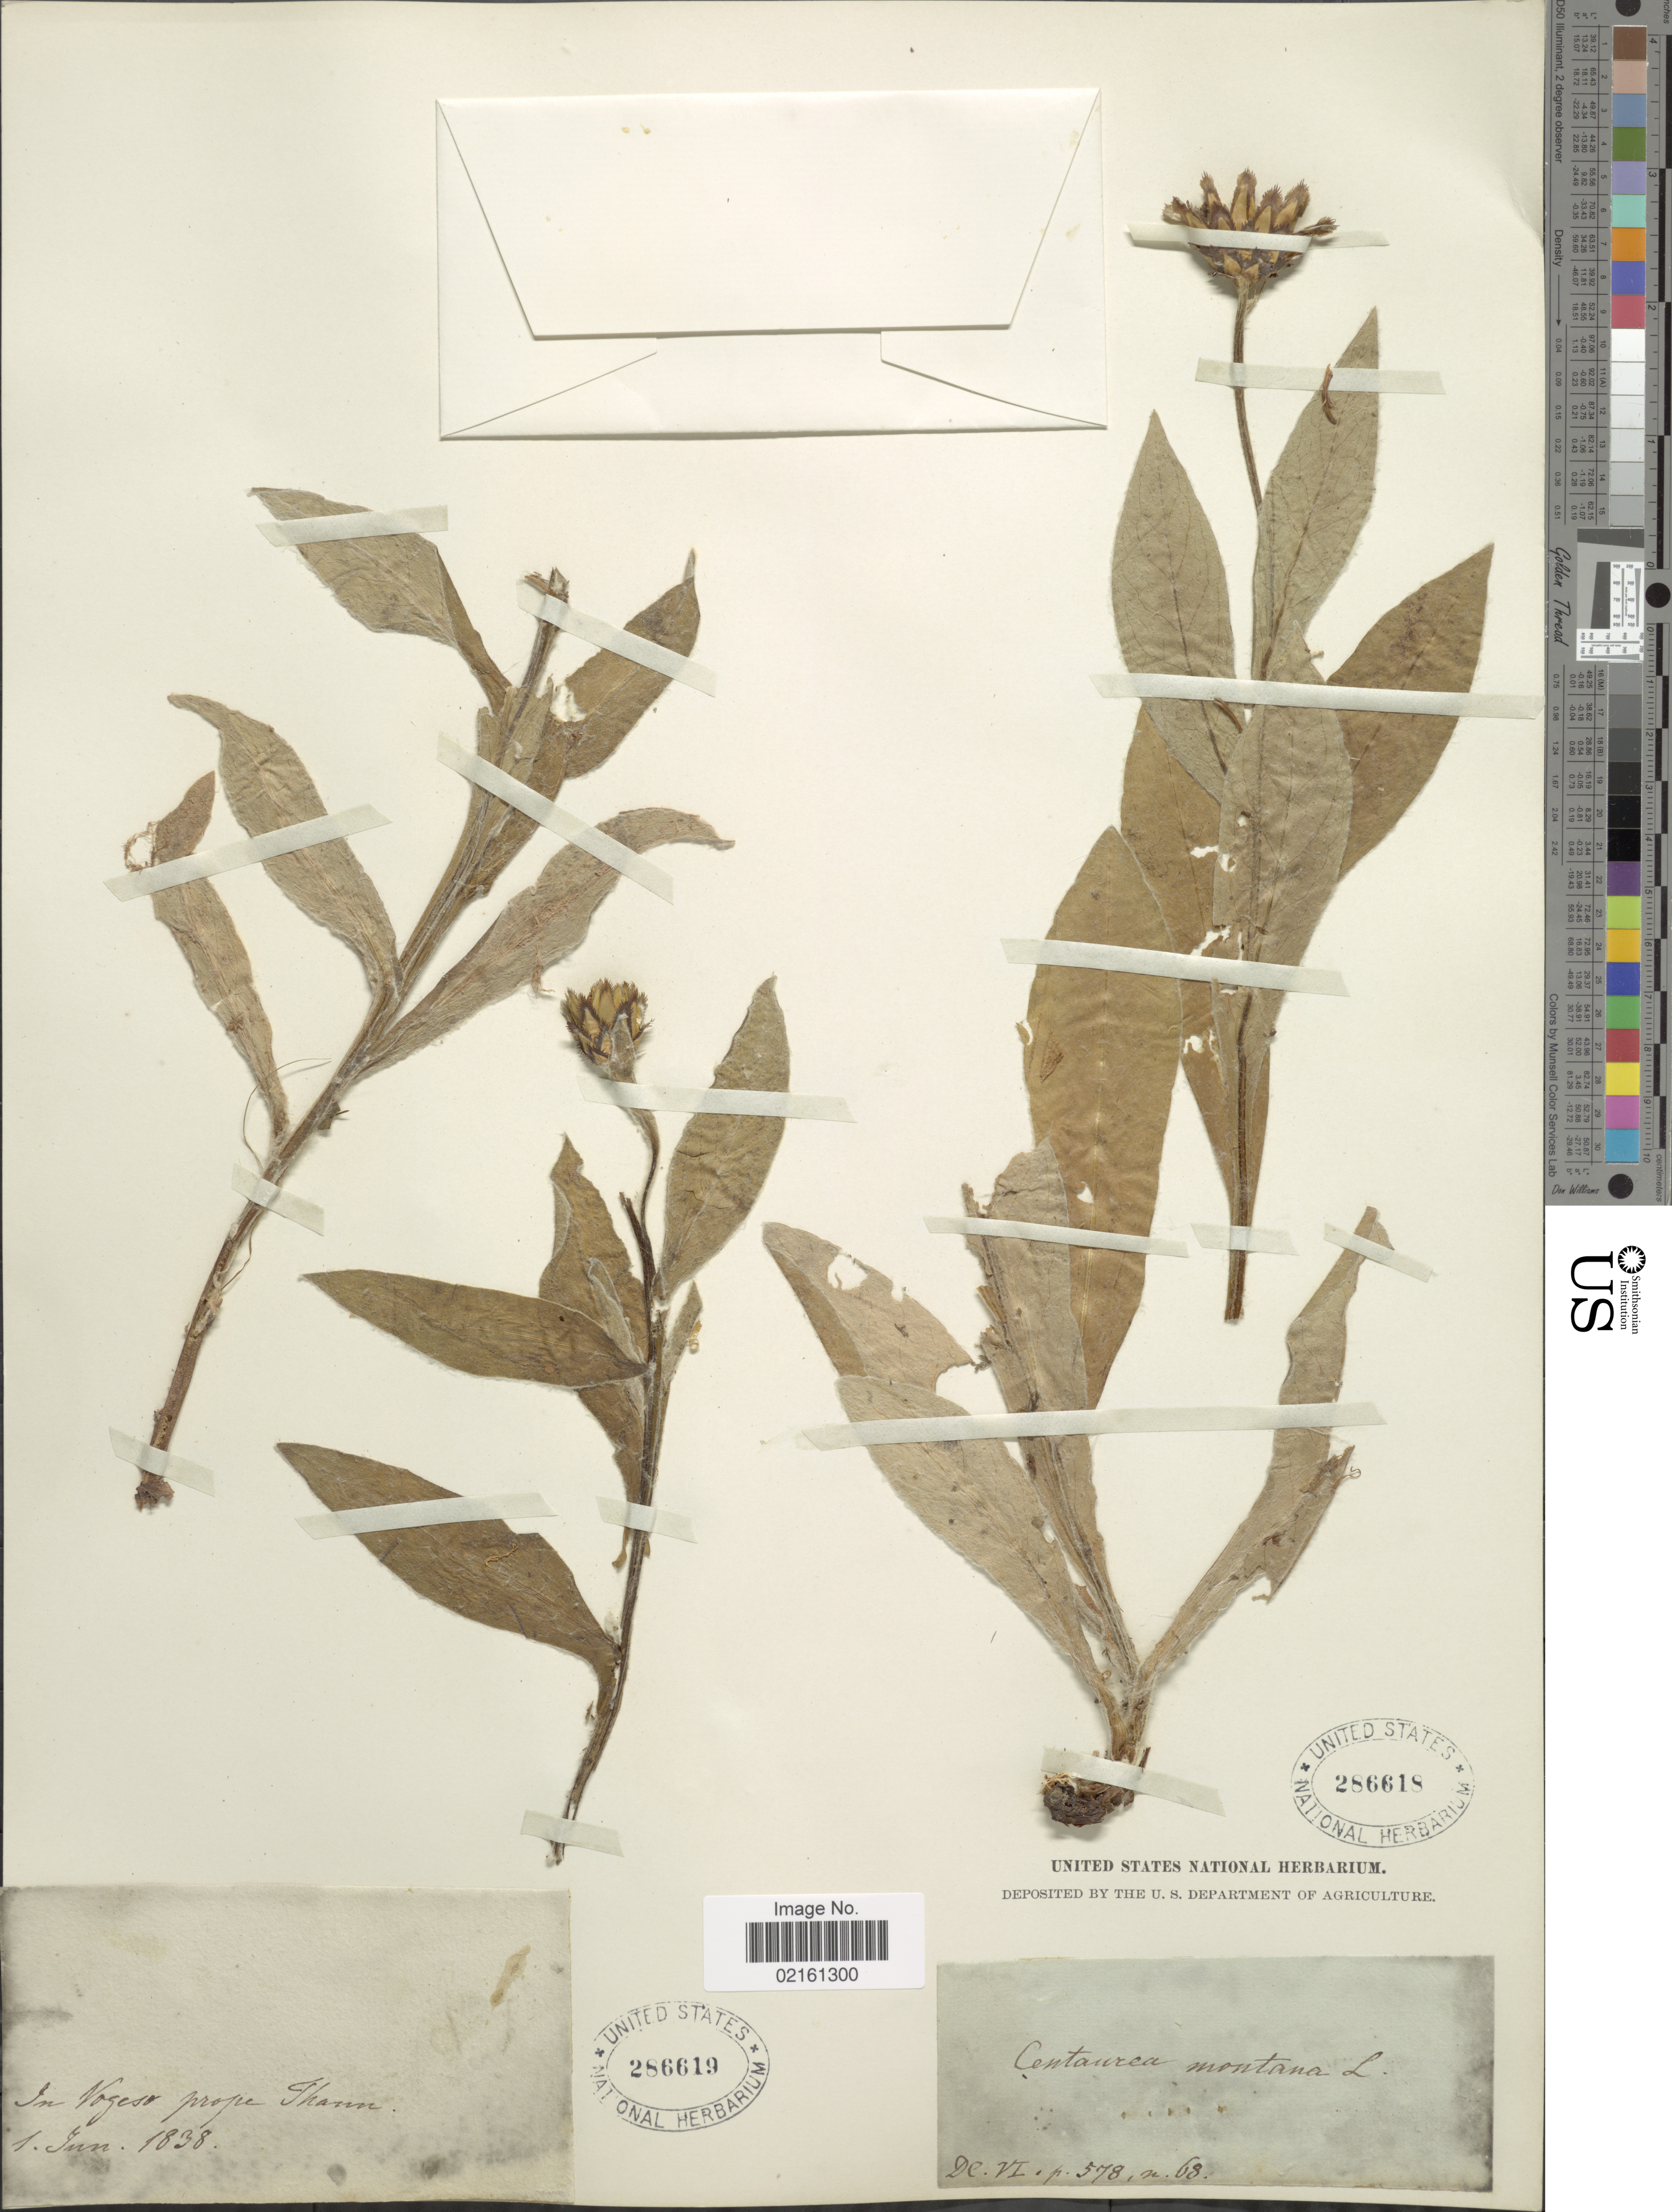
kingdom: Plantae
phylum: Tracheophyta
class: Magnoliopsida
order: Asterales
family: Asteraceae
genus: Centaurea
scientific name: Centaurea montana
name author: L.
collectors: I. Inn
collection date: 1838-06-01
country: France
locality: Vogeso prope Thann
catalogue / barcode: US 286619